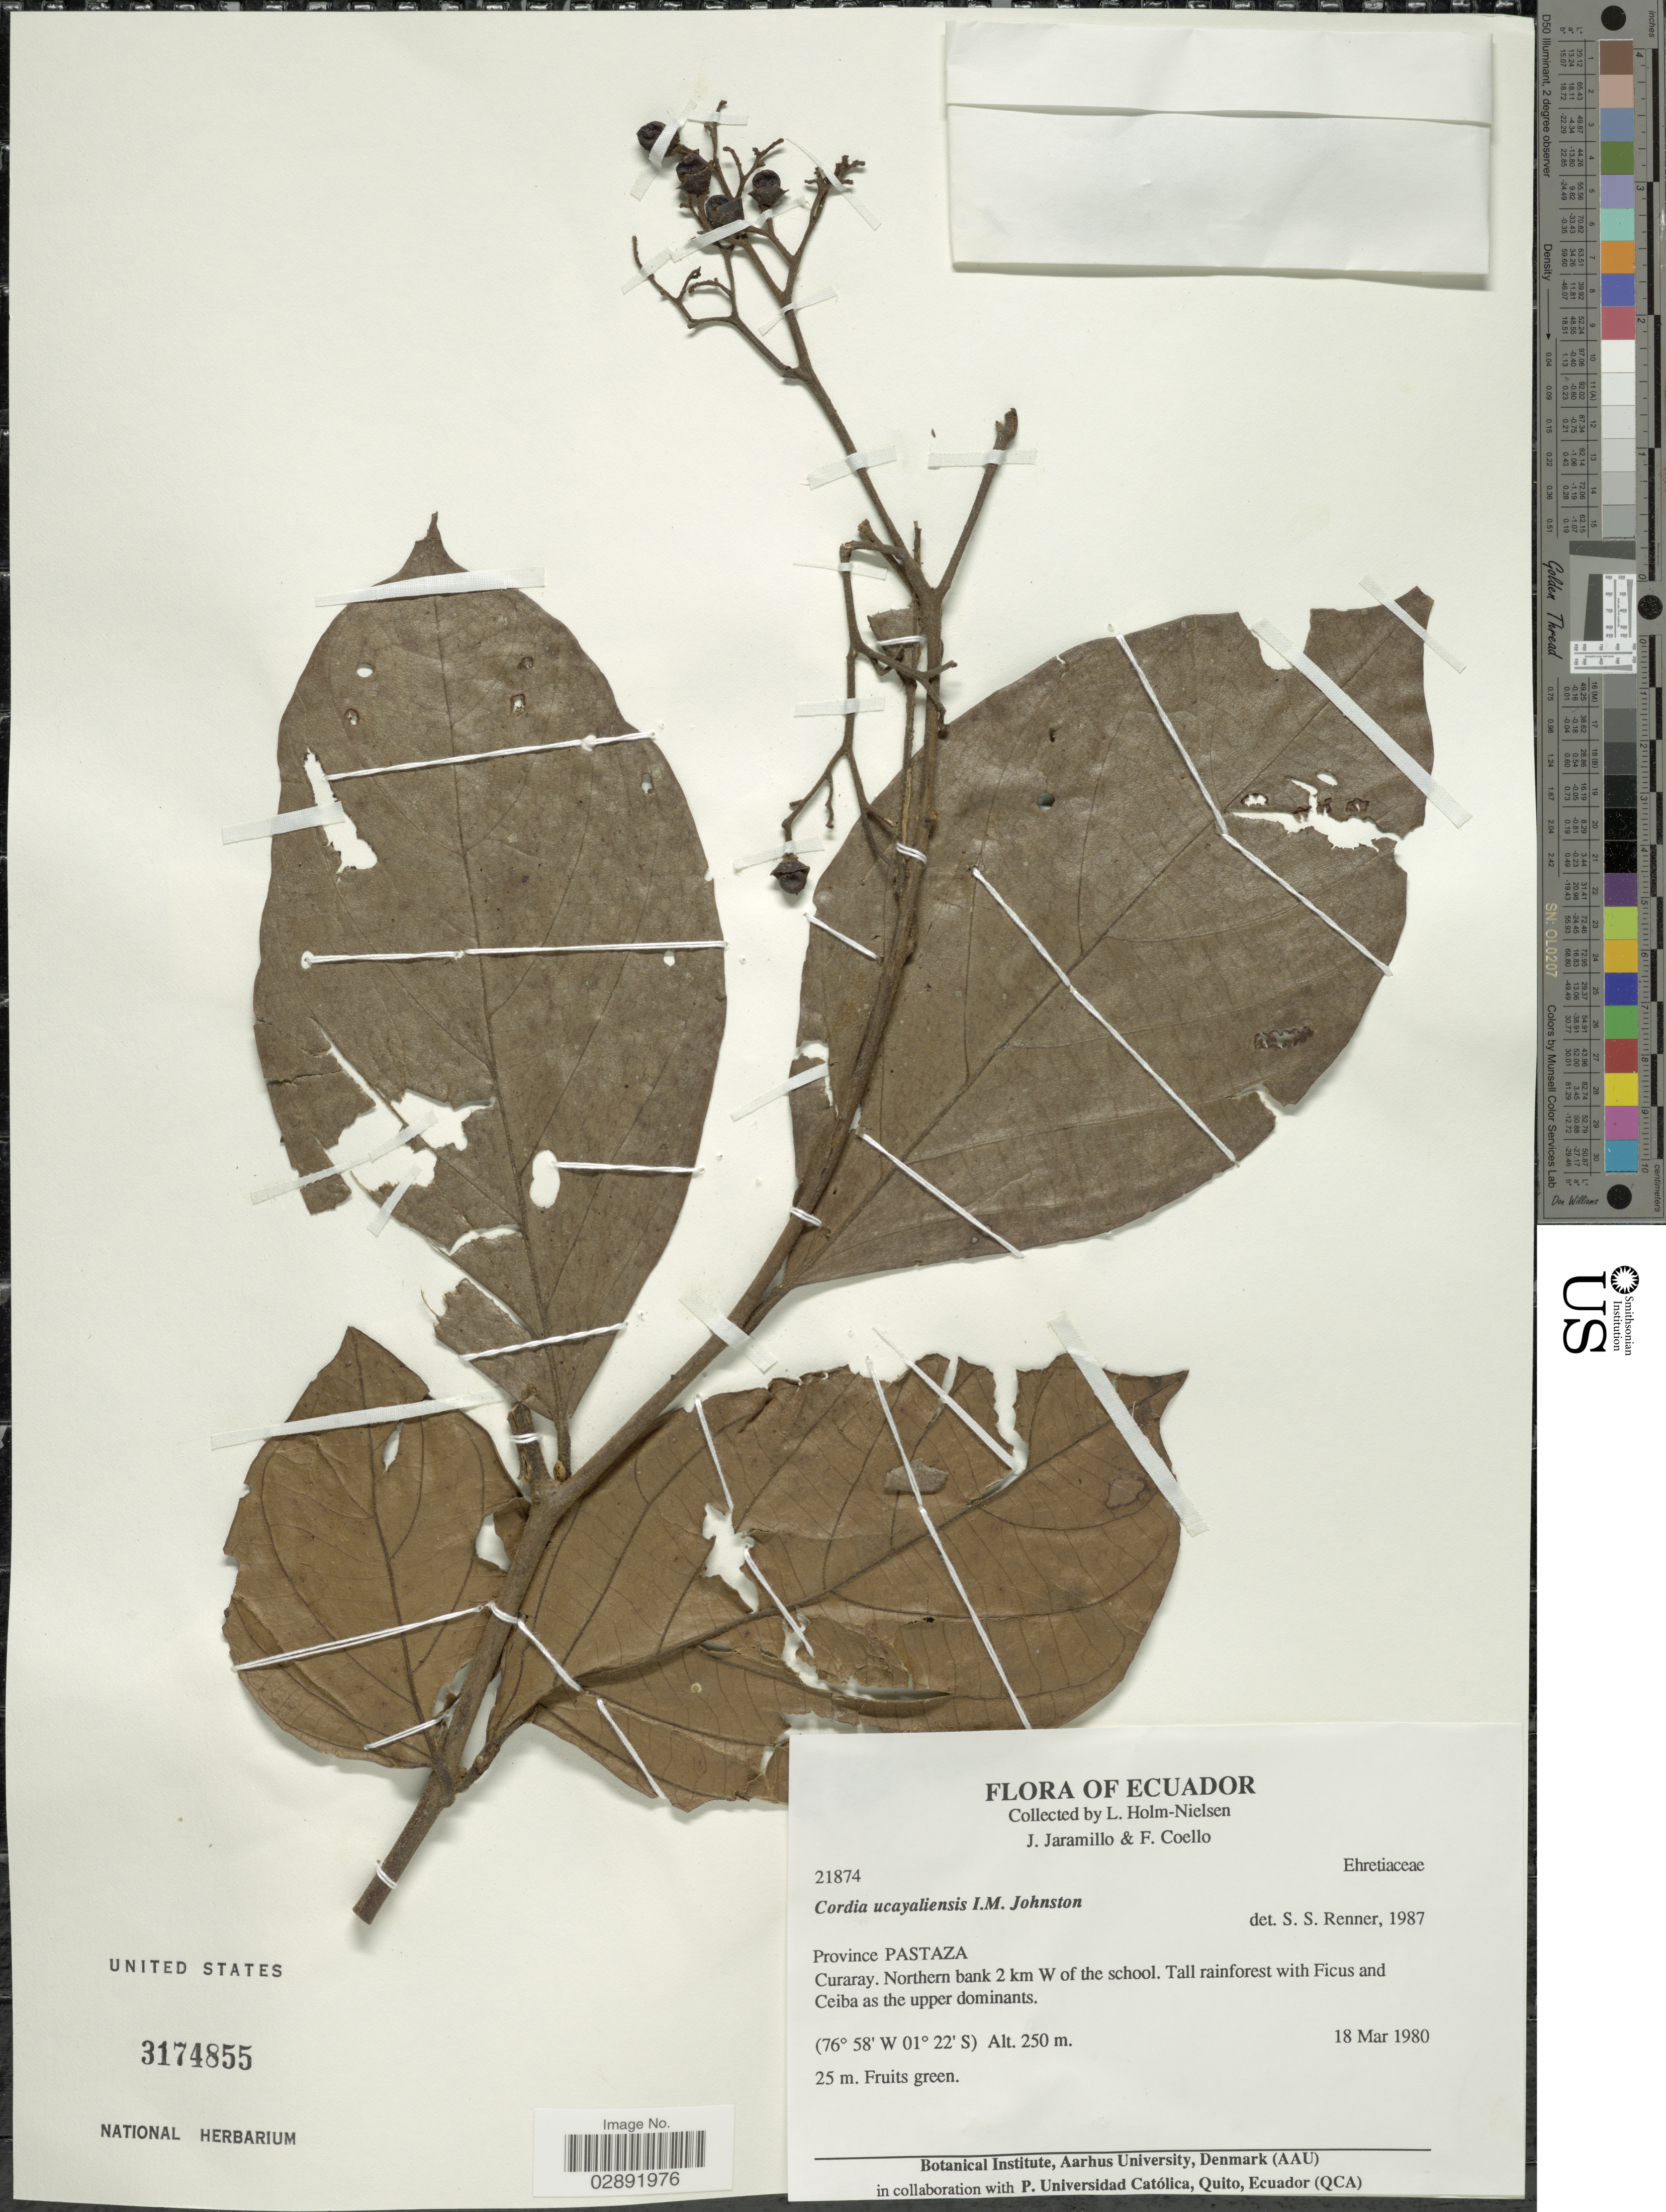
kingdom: Plantae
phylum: Tracheophyta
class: Magnoliopsida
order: Boraginales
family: Cordiaceae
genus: Cordia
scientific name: Cordia ucayaliensis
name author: I.M. Johnst.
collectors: L. Holm-Nielsen, J. Jaramillo & F. Coello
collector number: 21874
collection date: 1980-03-18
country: Ecuador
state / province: Pastaza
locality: Curaray. Northern bank 2 km W of the school.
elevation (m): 250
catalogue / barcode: US 3174855